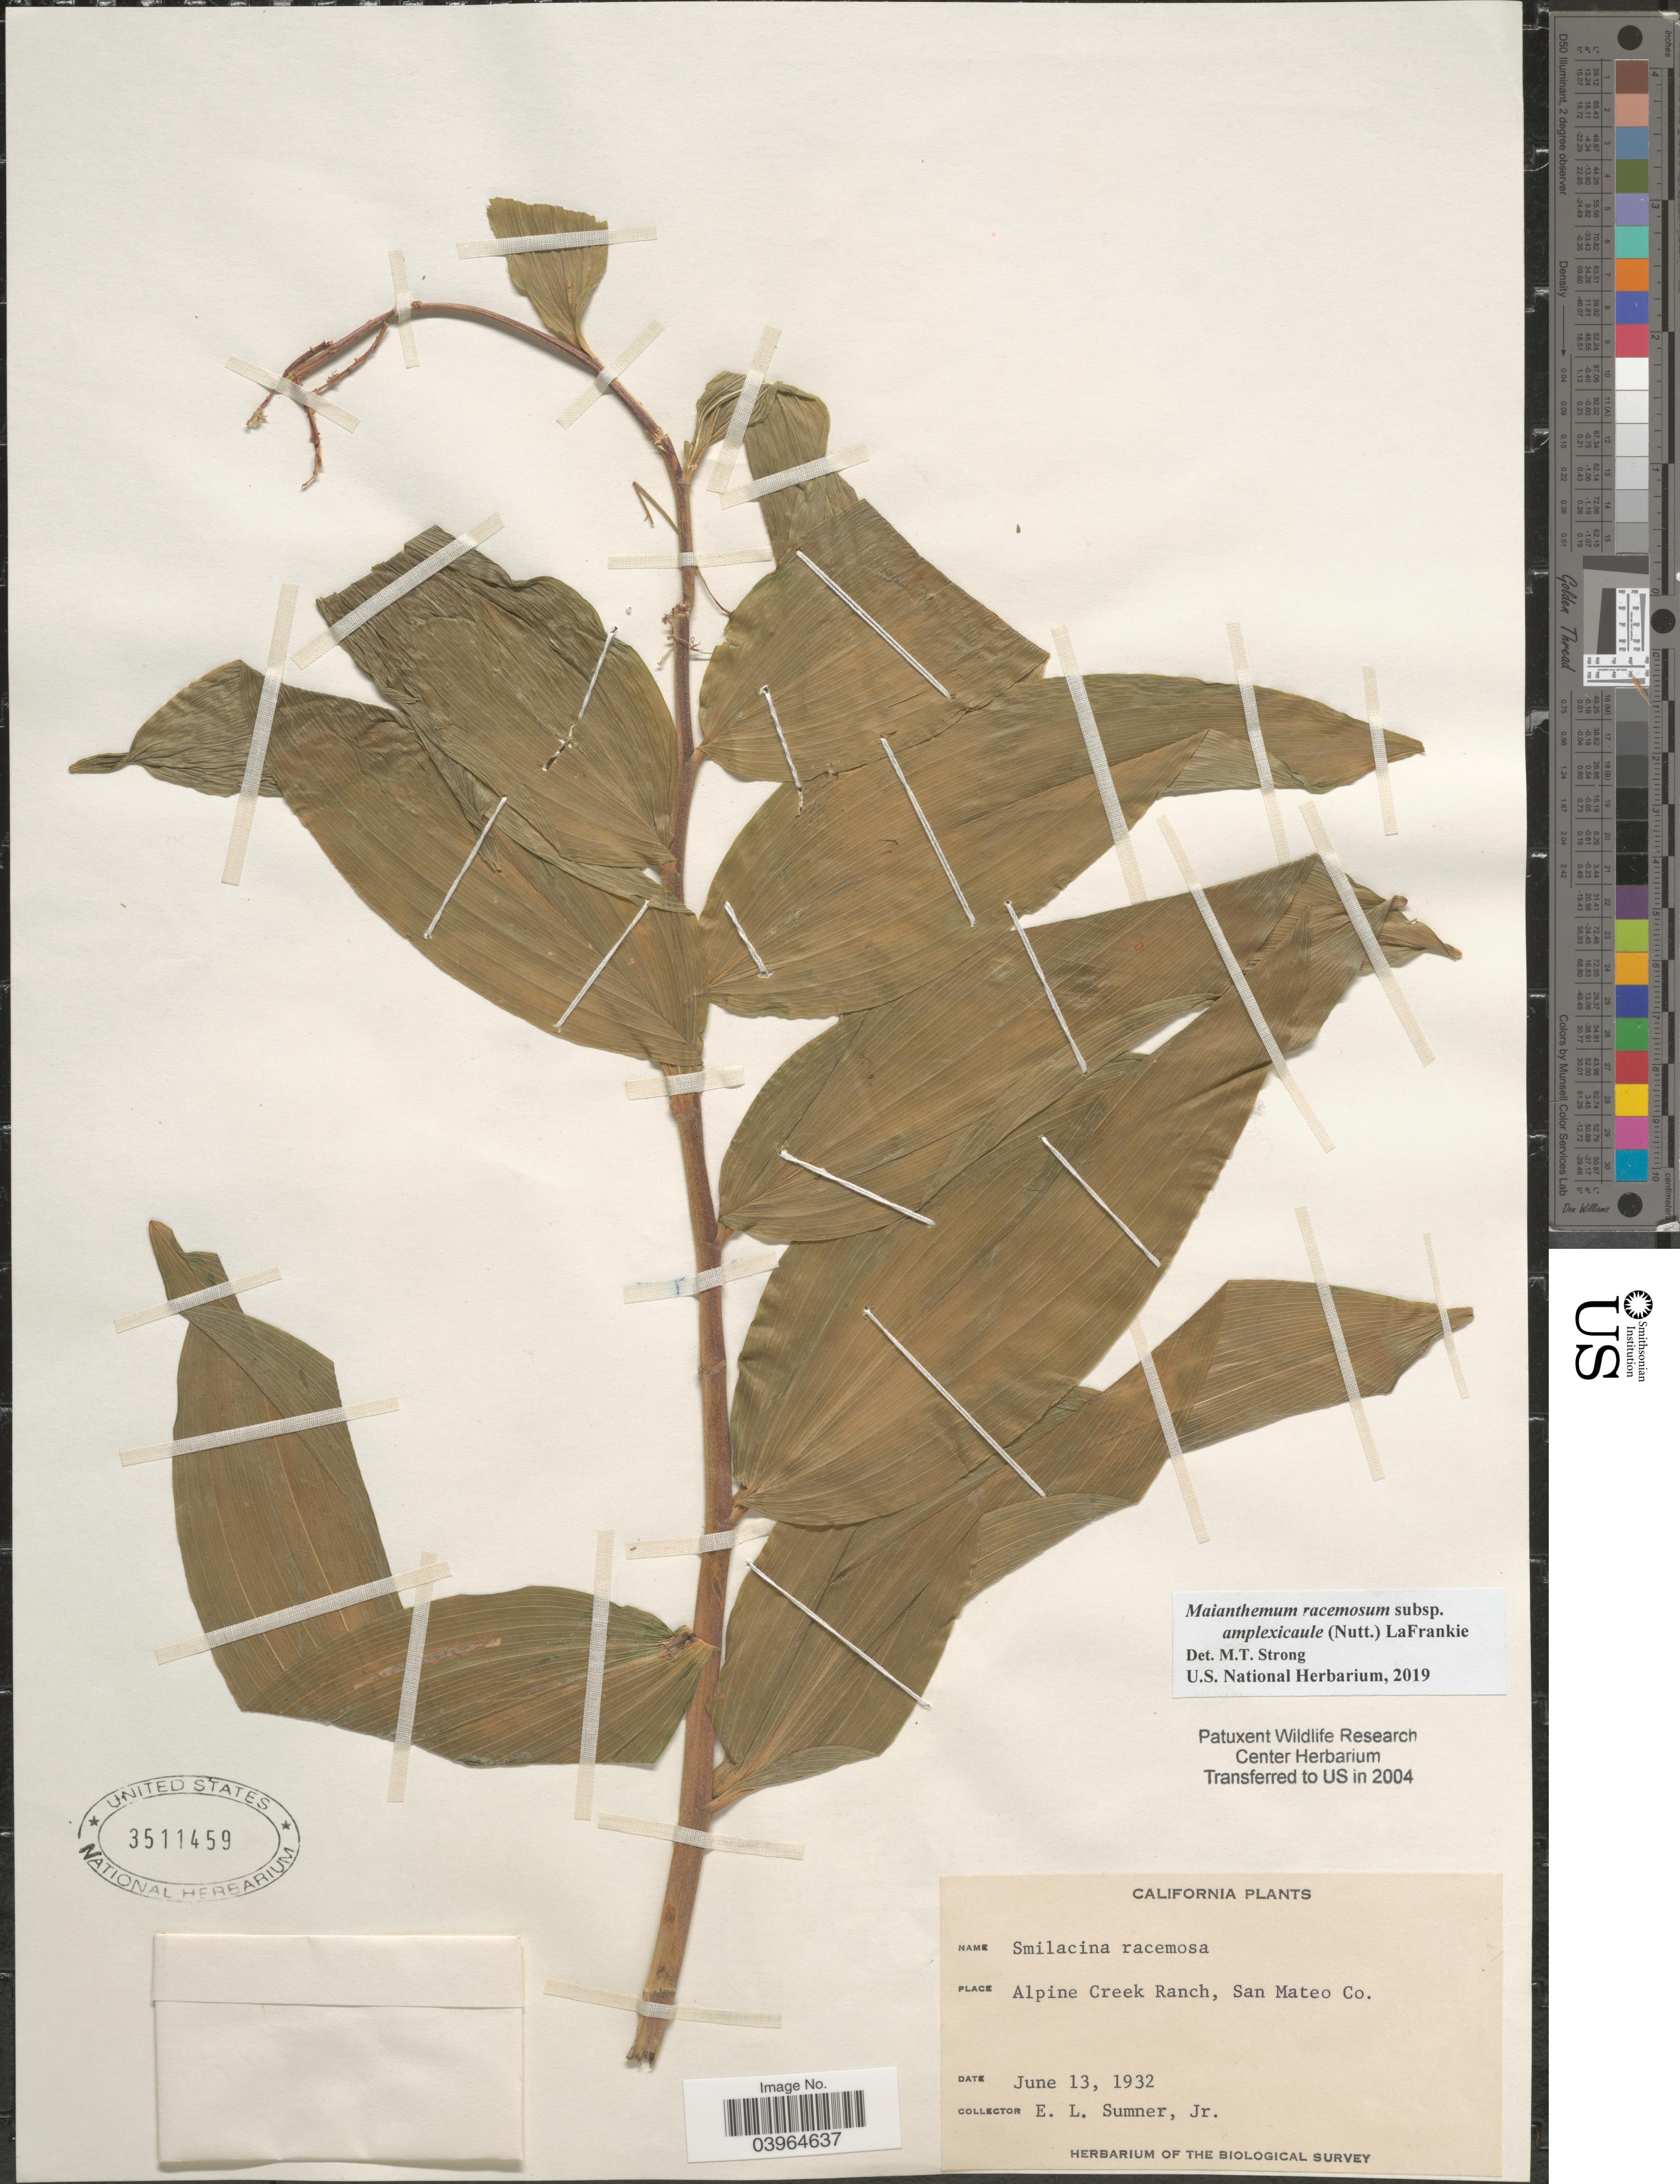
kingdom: Plantae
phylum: Tracheophyta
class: Liliopsida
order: Asparagales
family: Asparagaceae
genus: Maianthemum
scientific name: Maianthemum racemosum subsp. amplexicaule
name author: (Nutt.) LaFrankie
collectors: E. Sumner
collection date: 1932-06-13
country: United States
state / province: California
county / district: San Mateo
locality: Alpine Creek Ranch, San Mateo Co.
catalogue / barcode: US 3511459